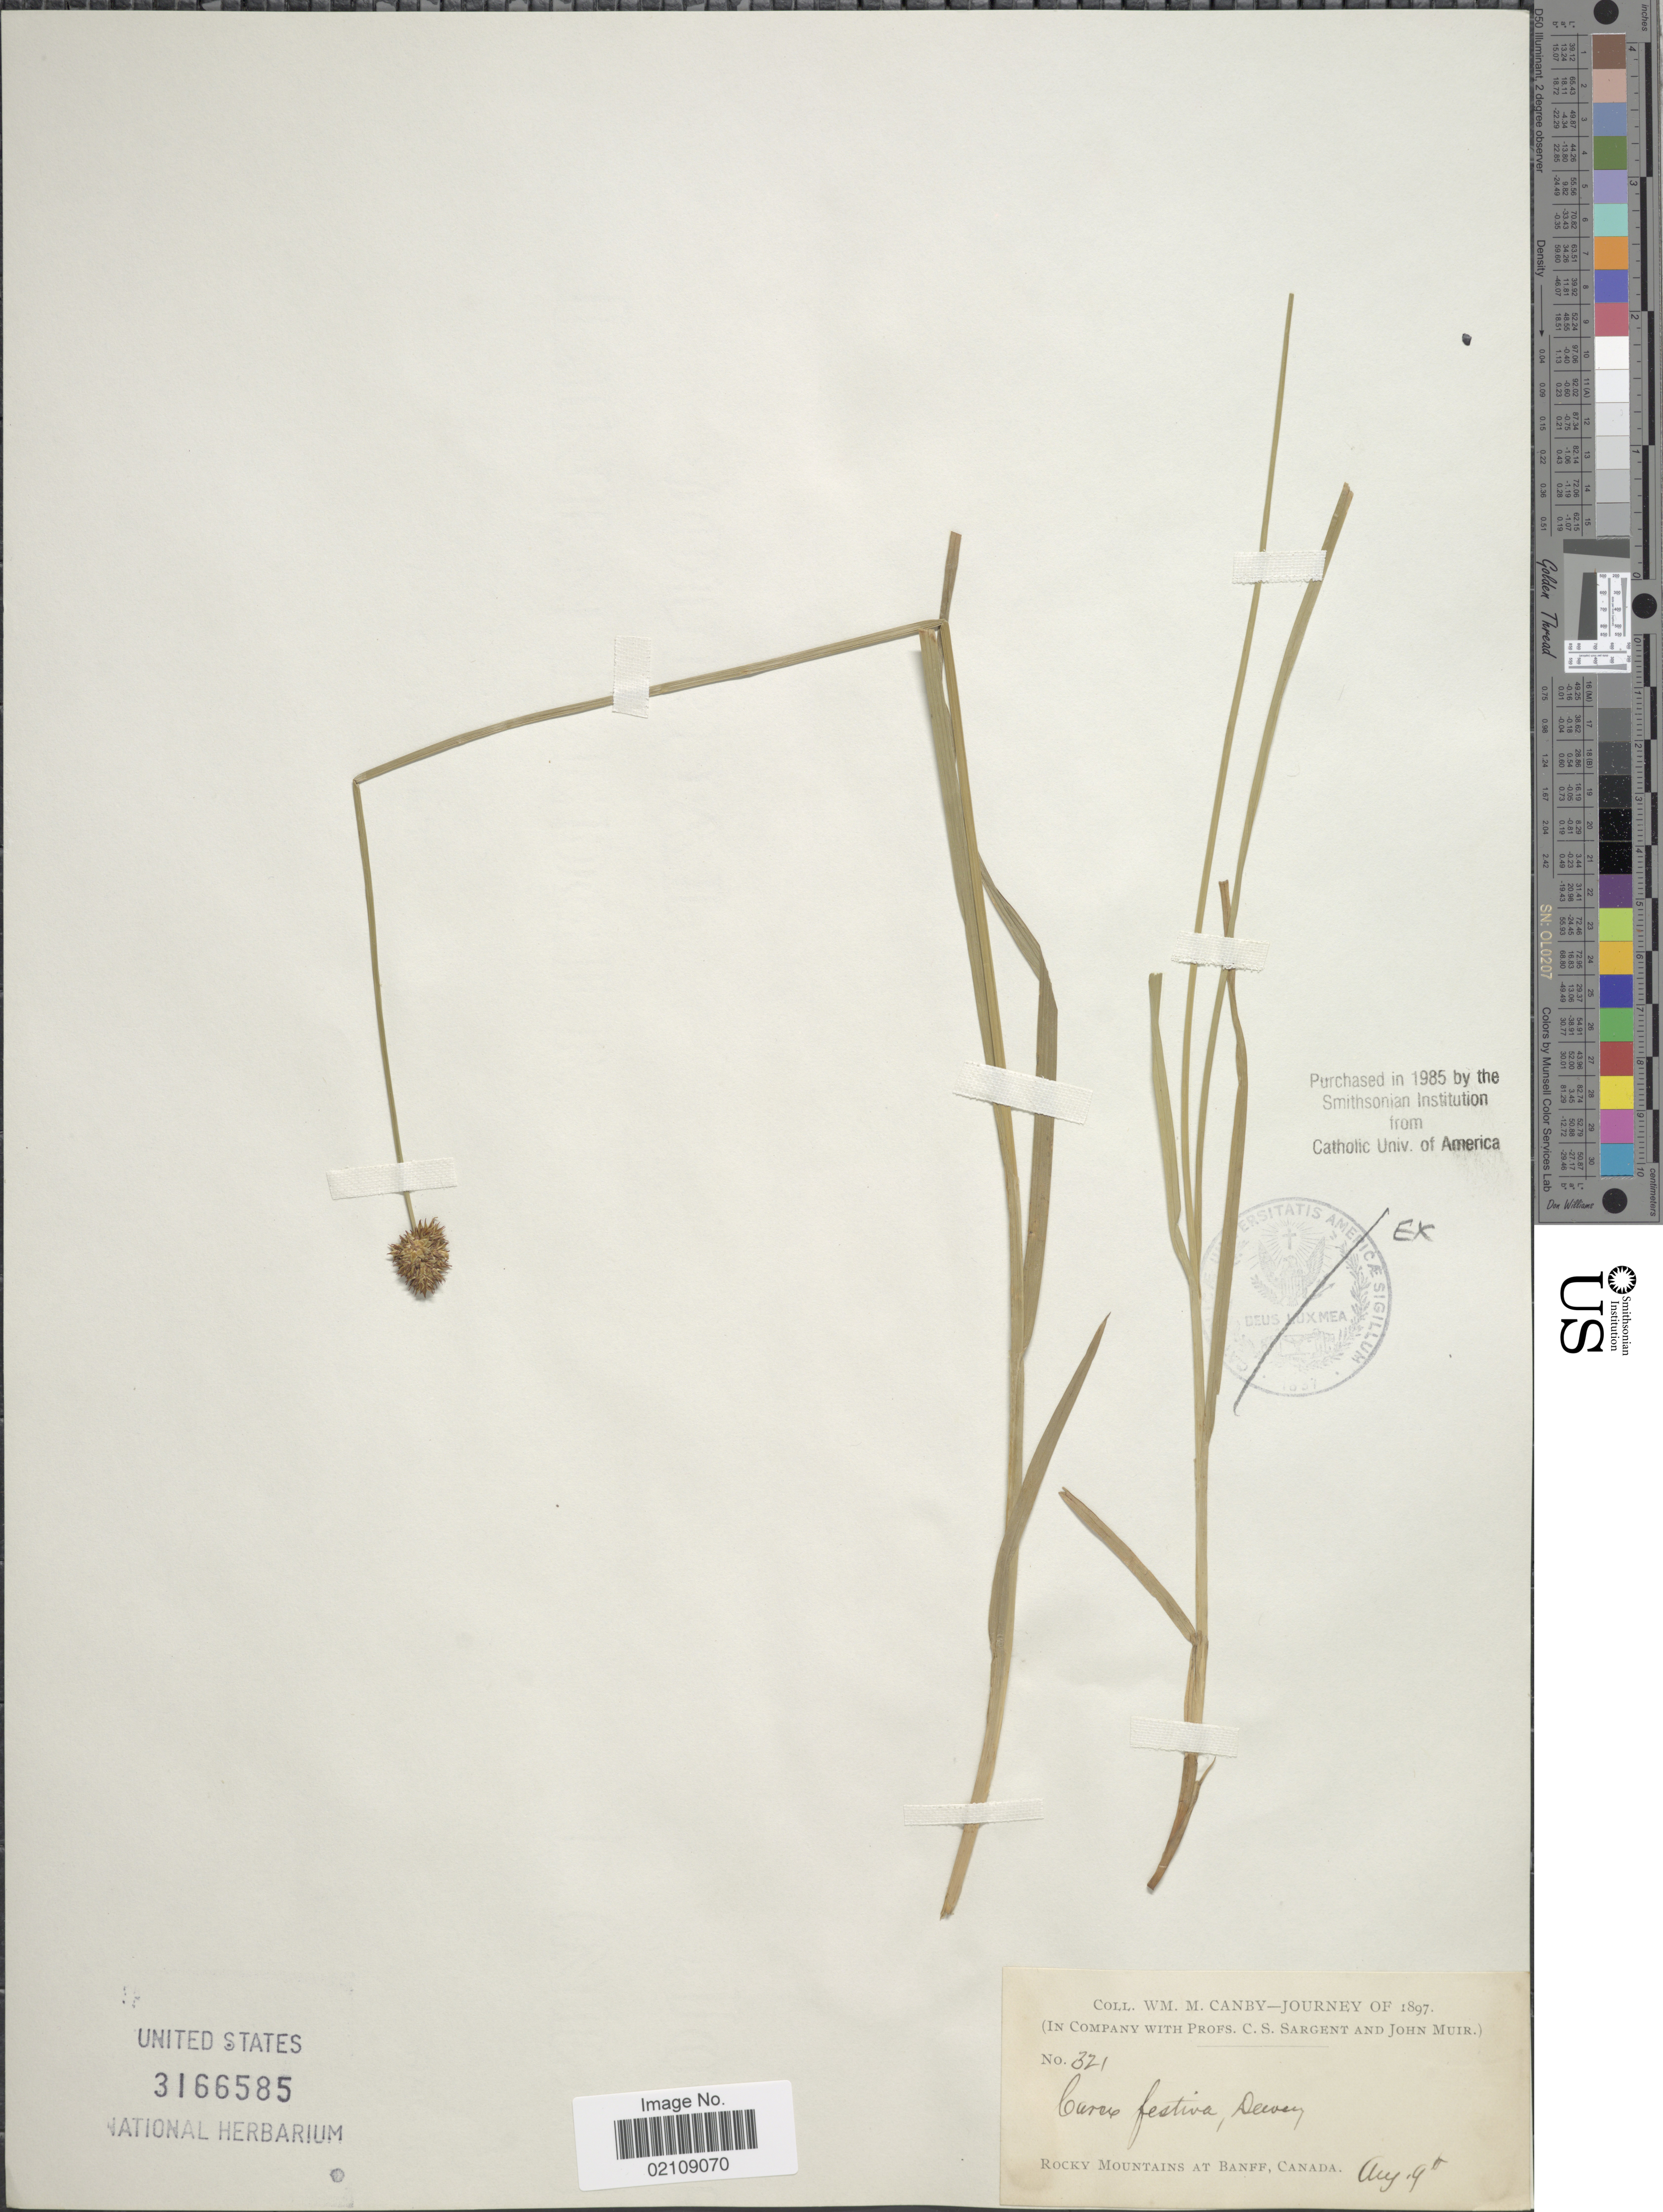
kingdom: Plantae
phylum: Tracheophyta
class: Liliopsida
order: Poales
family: Cyperaceae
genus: Carex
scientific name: Carex pachystachya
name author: Cham. ex Steud.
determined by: Strong, Mark T., (BOT), Smithsonian Institution - National Museum of Natural History (UNITED STATES)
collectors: W. M. Canby, C. S. Sargent & J. Muir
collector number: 321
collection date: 1897-08-09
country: Canada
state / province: Alberta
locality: Rocky Mountains at Banff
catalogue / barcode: US 3166585